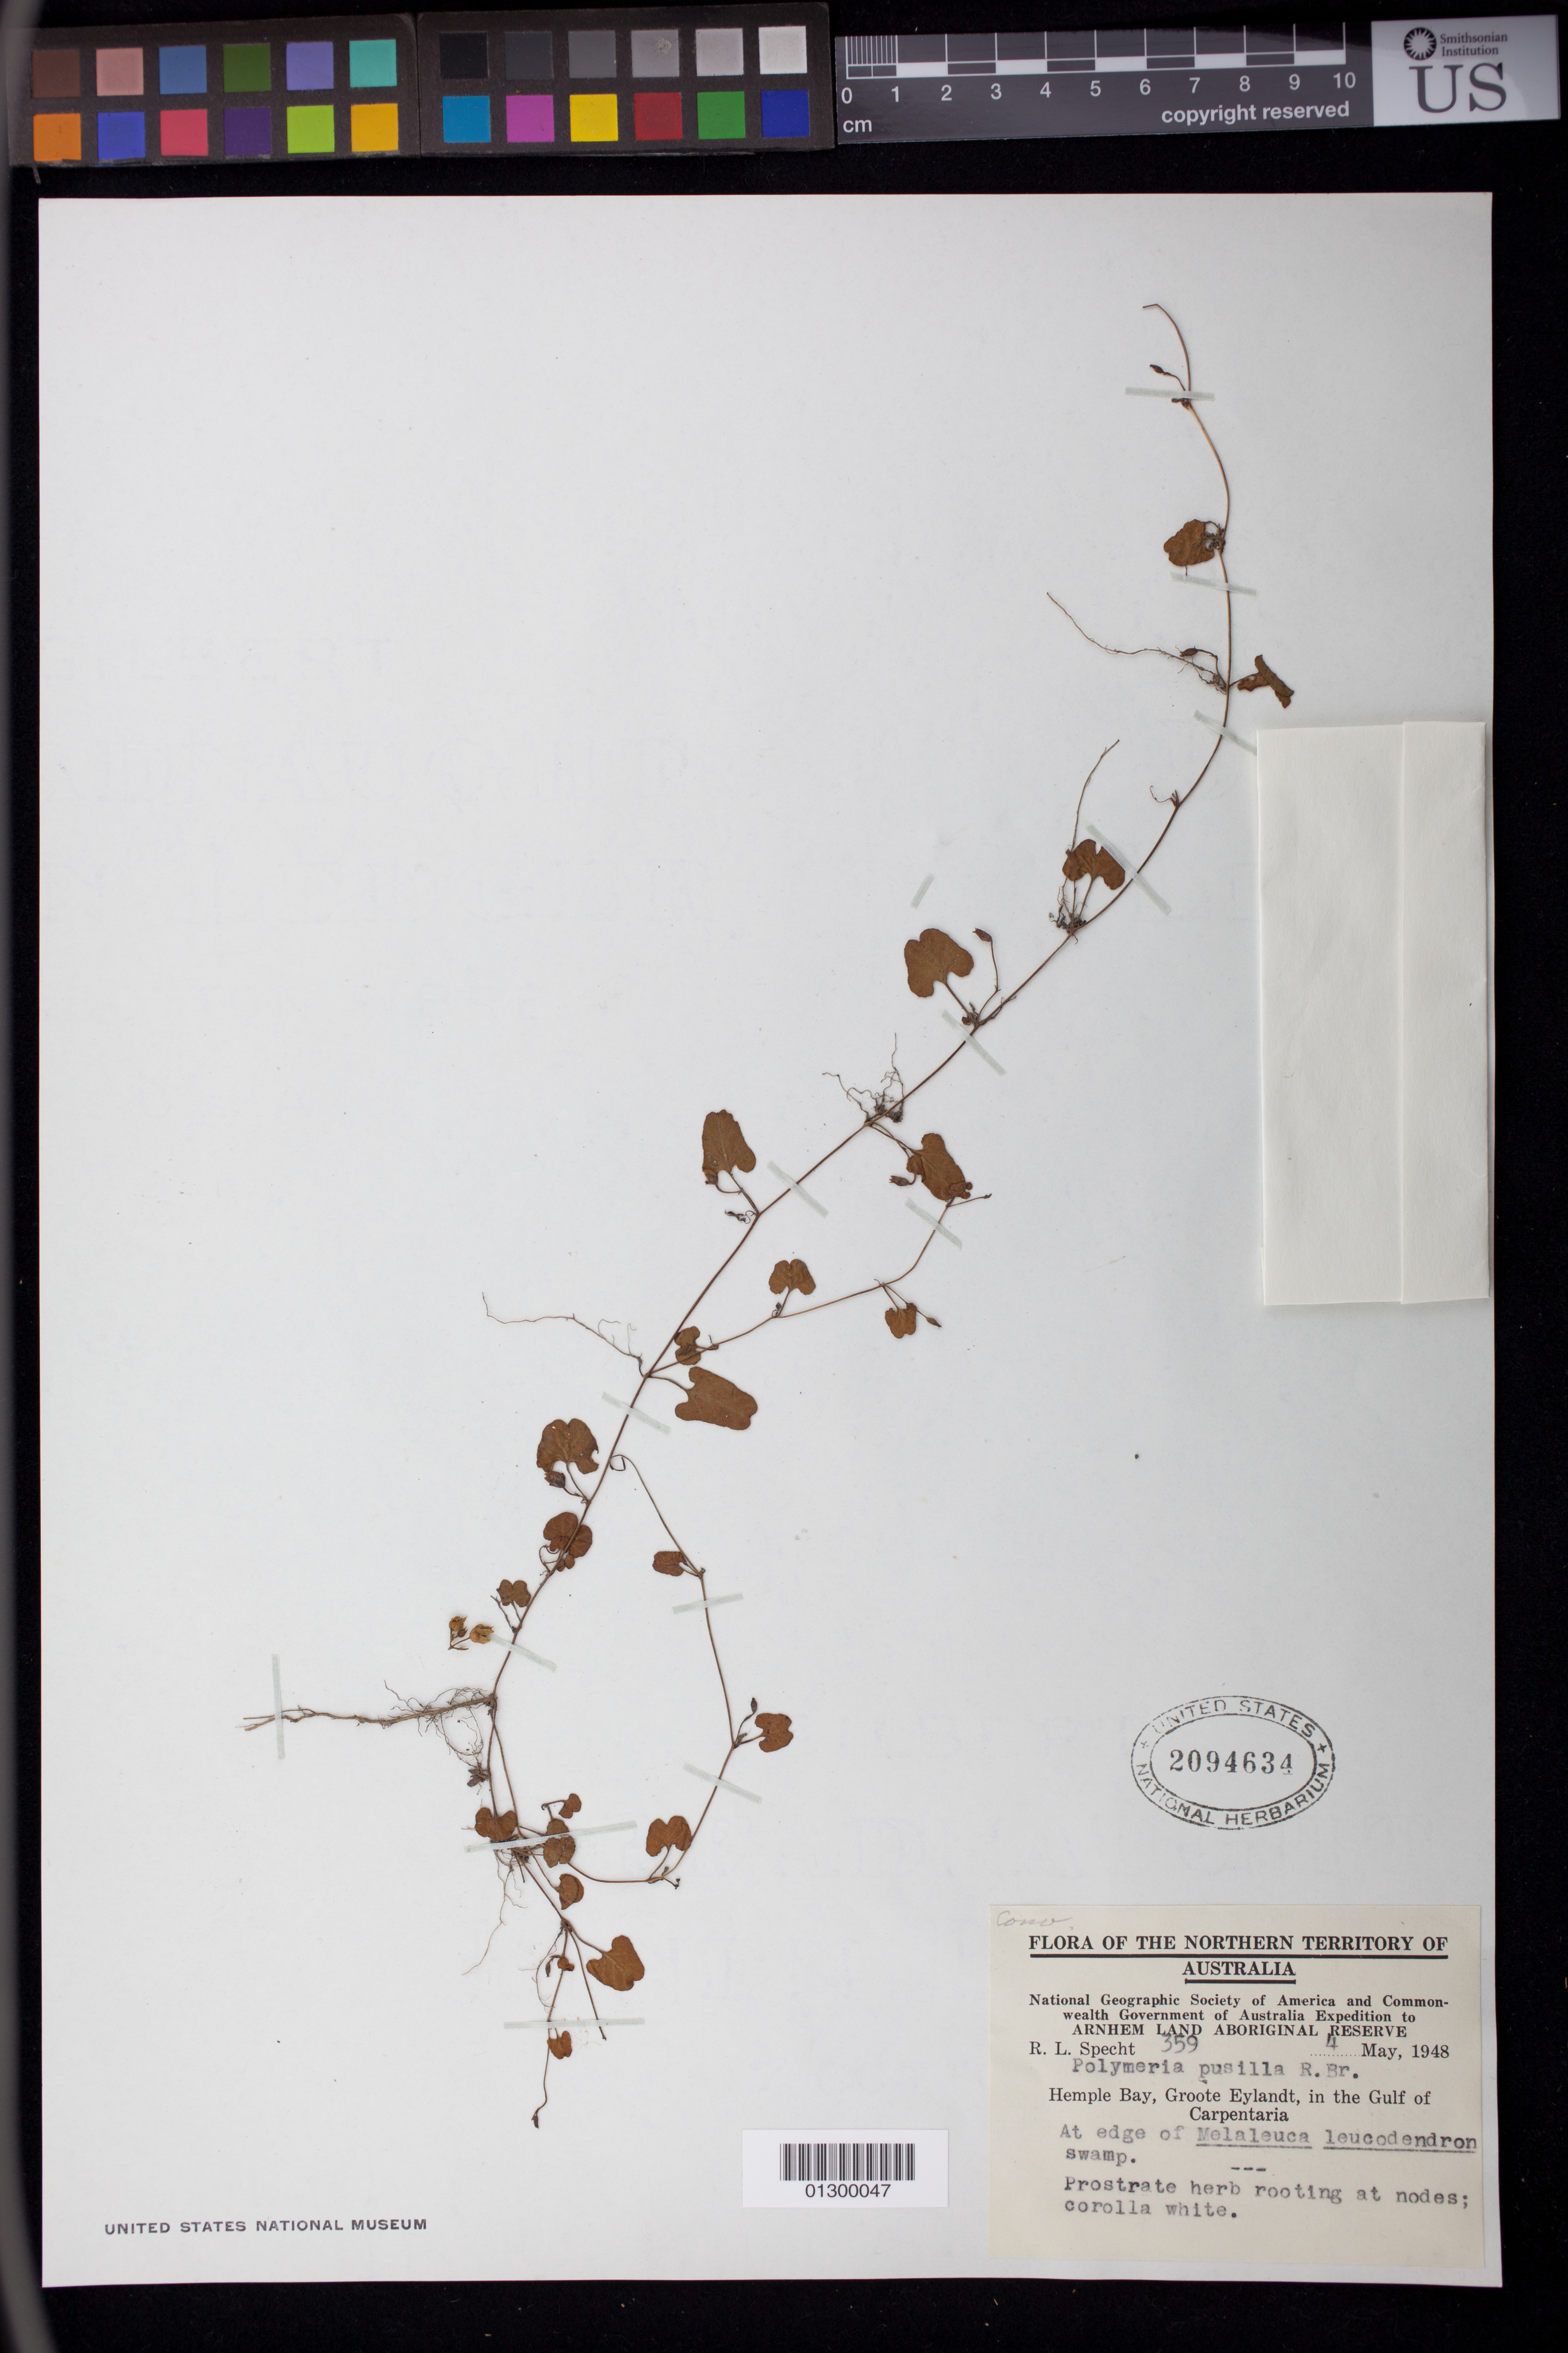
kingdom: Plantae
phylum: Tracheophyta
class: Magnoliopsida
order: Solanales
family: Convolvulaceae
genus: Polymeria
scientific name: Polymeria pusilla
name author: R. Br.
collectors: R. L. Specht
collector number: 359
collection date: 1948-05-04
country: Australia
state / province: Northern Territory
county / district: East Arnhem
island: Groote Eylandt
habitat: At edge of Melaleuca leucodendron swamp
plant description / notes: Prostrate herb root at nodes; corolla white.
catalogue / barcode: US 2094634